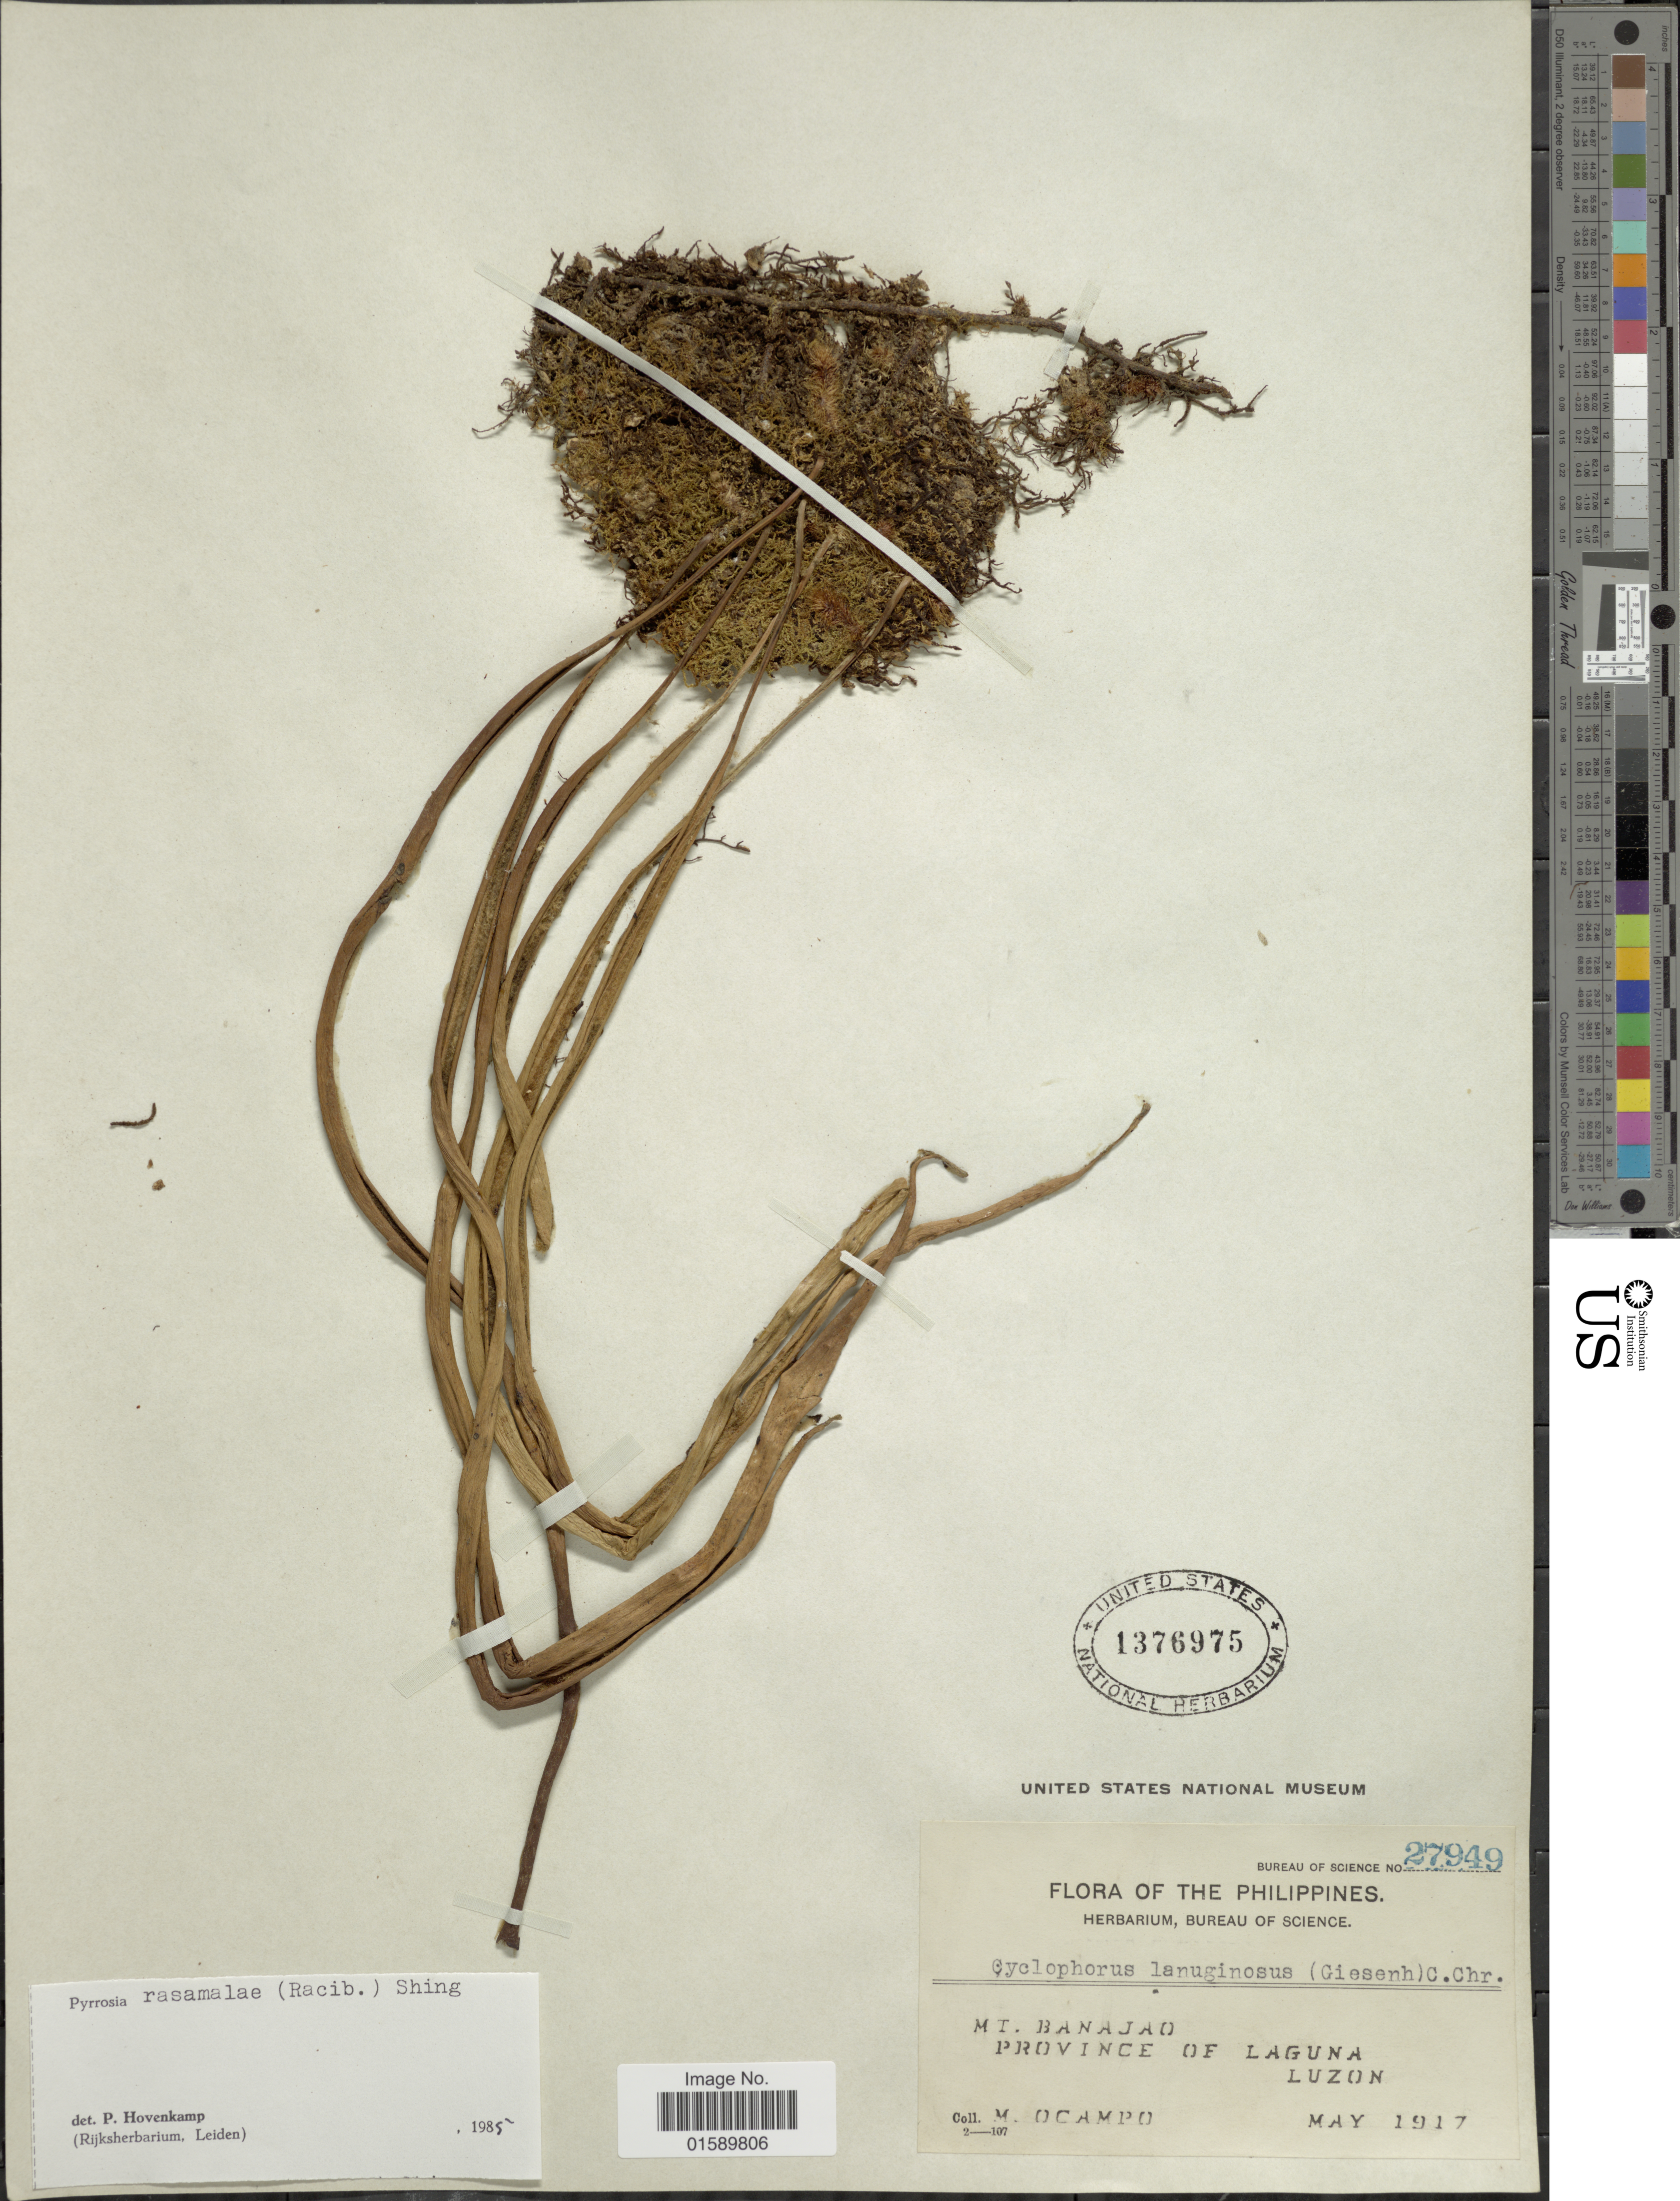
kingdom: Plantae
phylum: Tracheophyta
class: Polypodiopsida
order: Polypodiales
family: Polypodiaceae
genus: Pyrrosia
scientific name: Pyrrosia rasamalae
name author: (Racib.) K.H. Shing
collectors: M. Ocampo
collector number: Bureau of science 27949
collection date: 1917-05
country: Philippines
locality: Mt. Banajao, Province of Laguna, Luzon.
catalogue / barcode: US 1376975